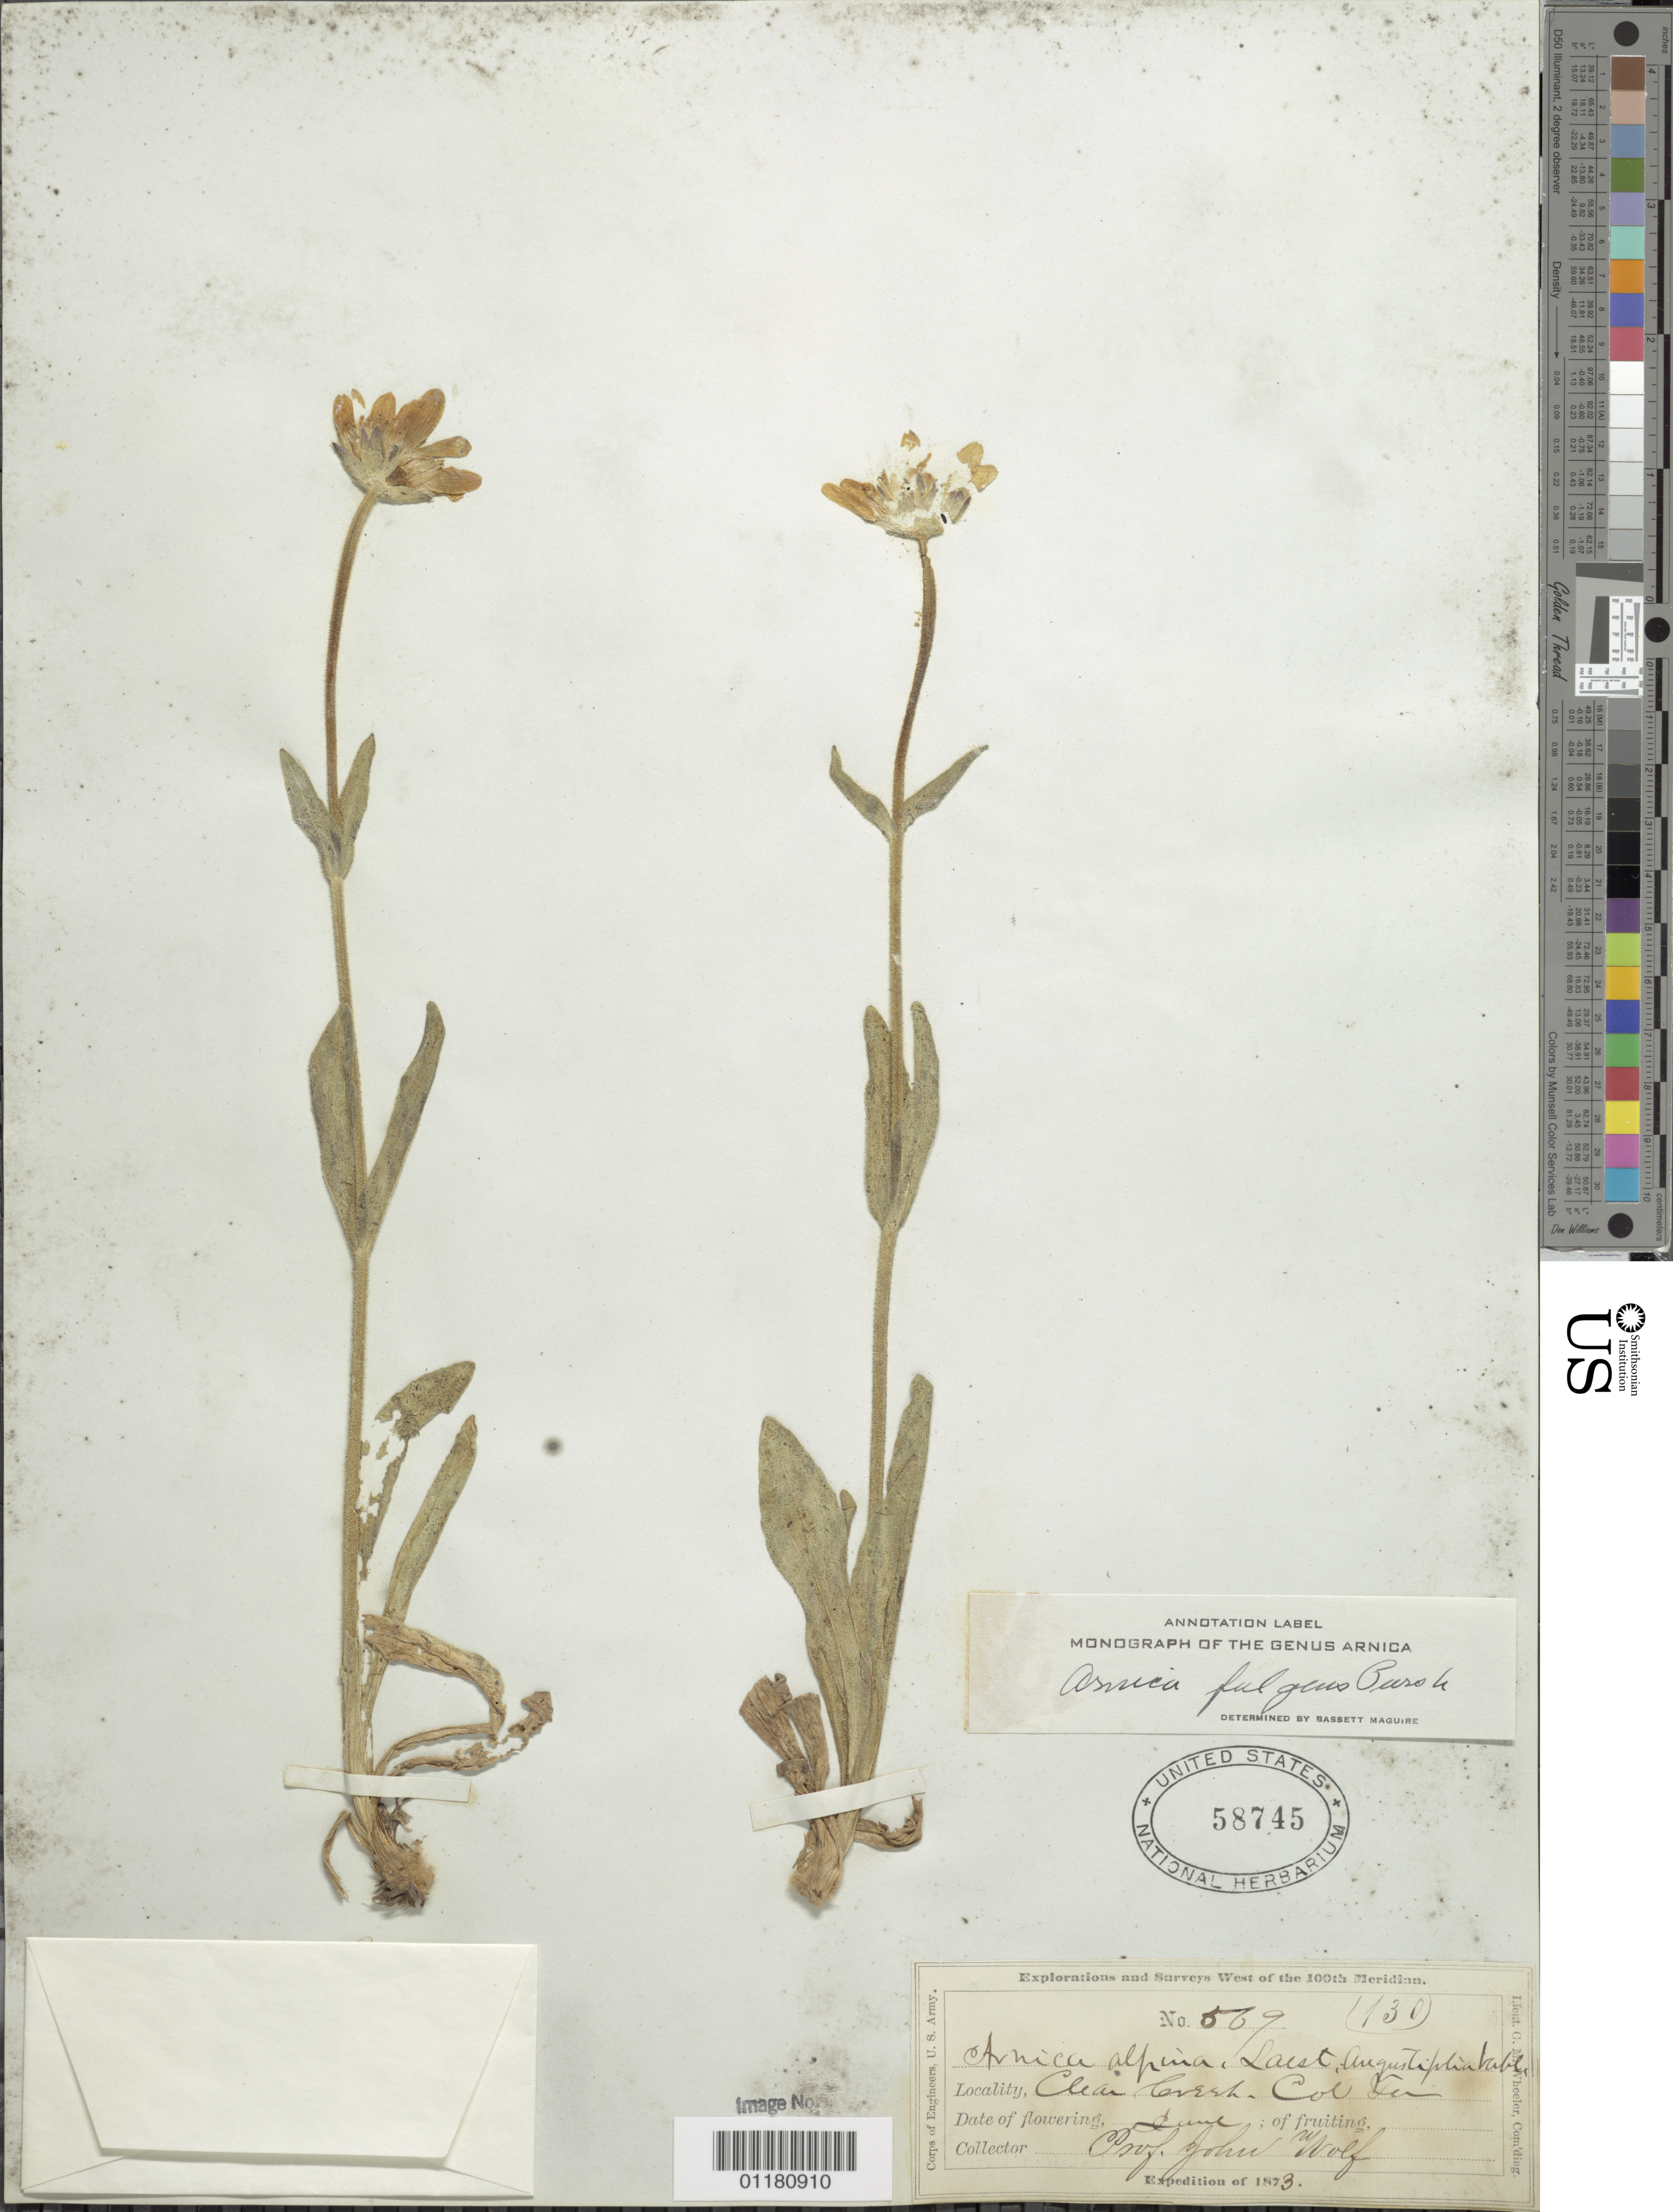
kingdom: Plantae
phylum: Tracheophyta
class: Magnoliopsida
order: Asterales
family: Asteraceae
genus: Arnica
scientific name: Arnica fulgens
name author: Pursh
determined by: Maguire, Bassett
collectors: J. Wolf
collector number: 569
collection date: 1873-06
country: United States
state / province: Colorado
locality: Clear Creek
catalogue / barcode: US 58745